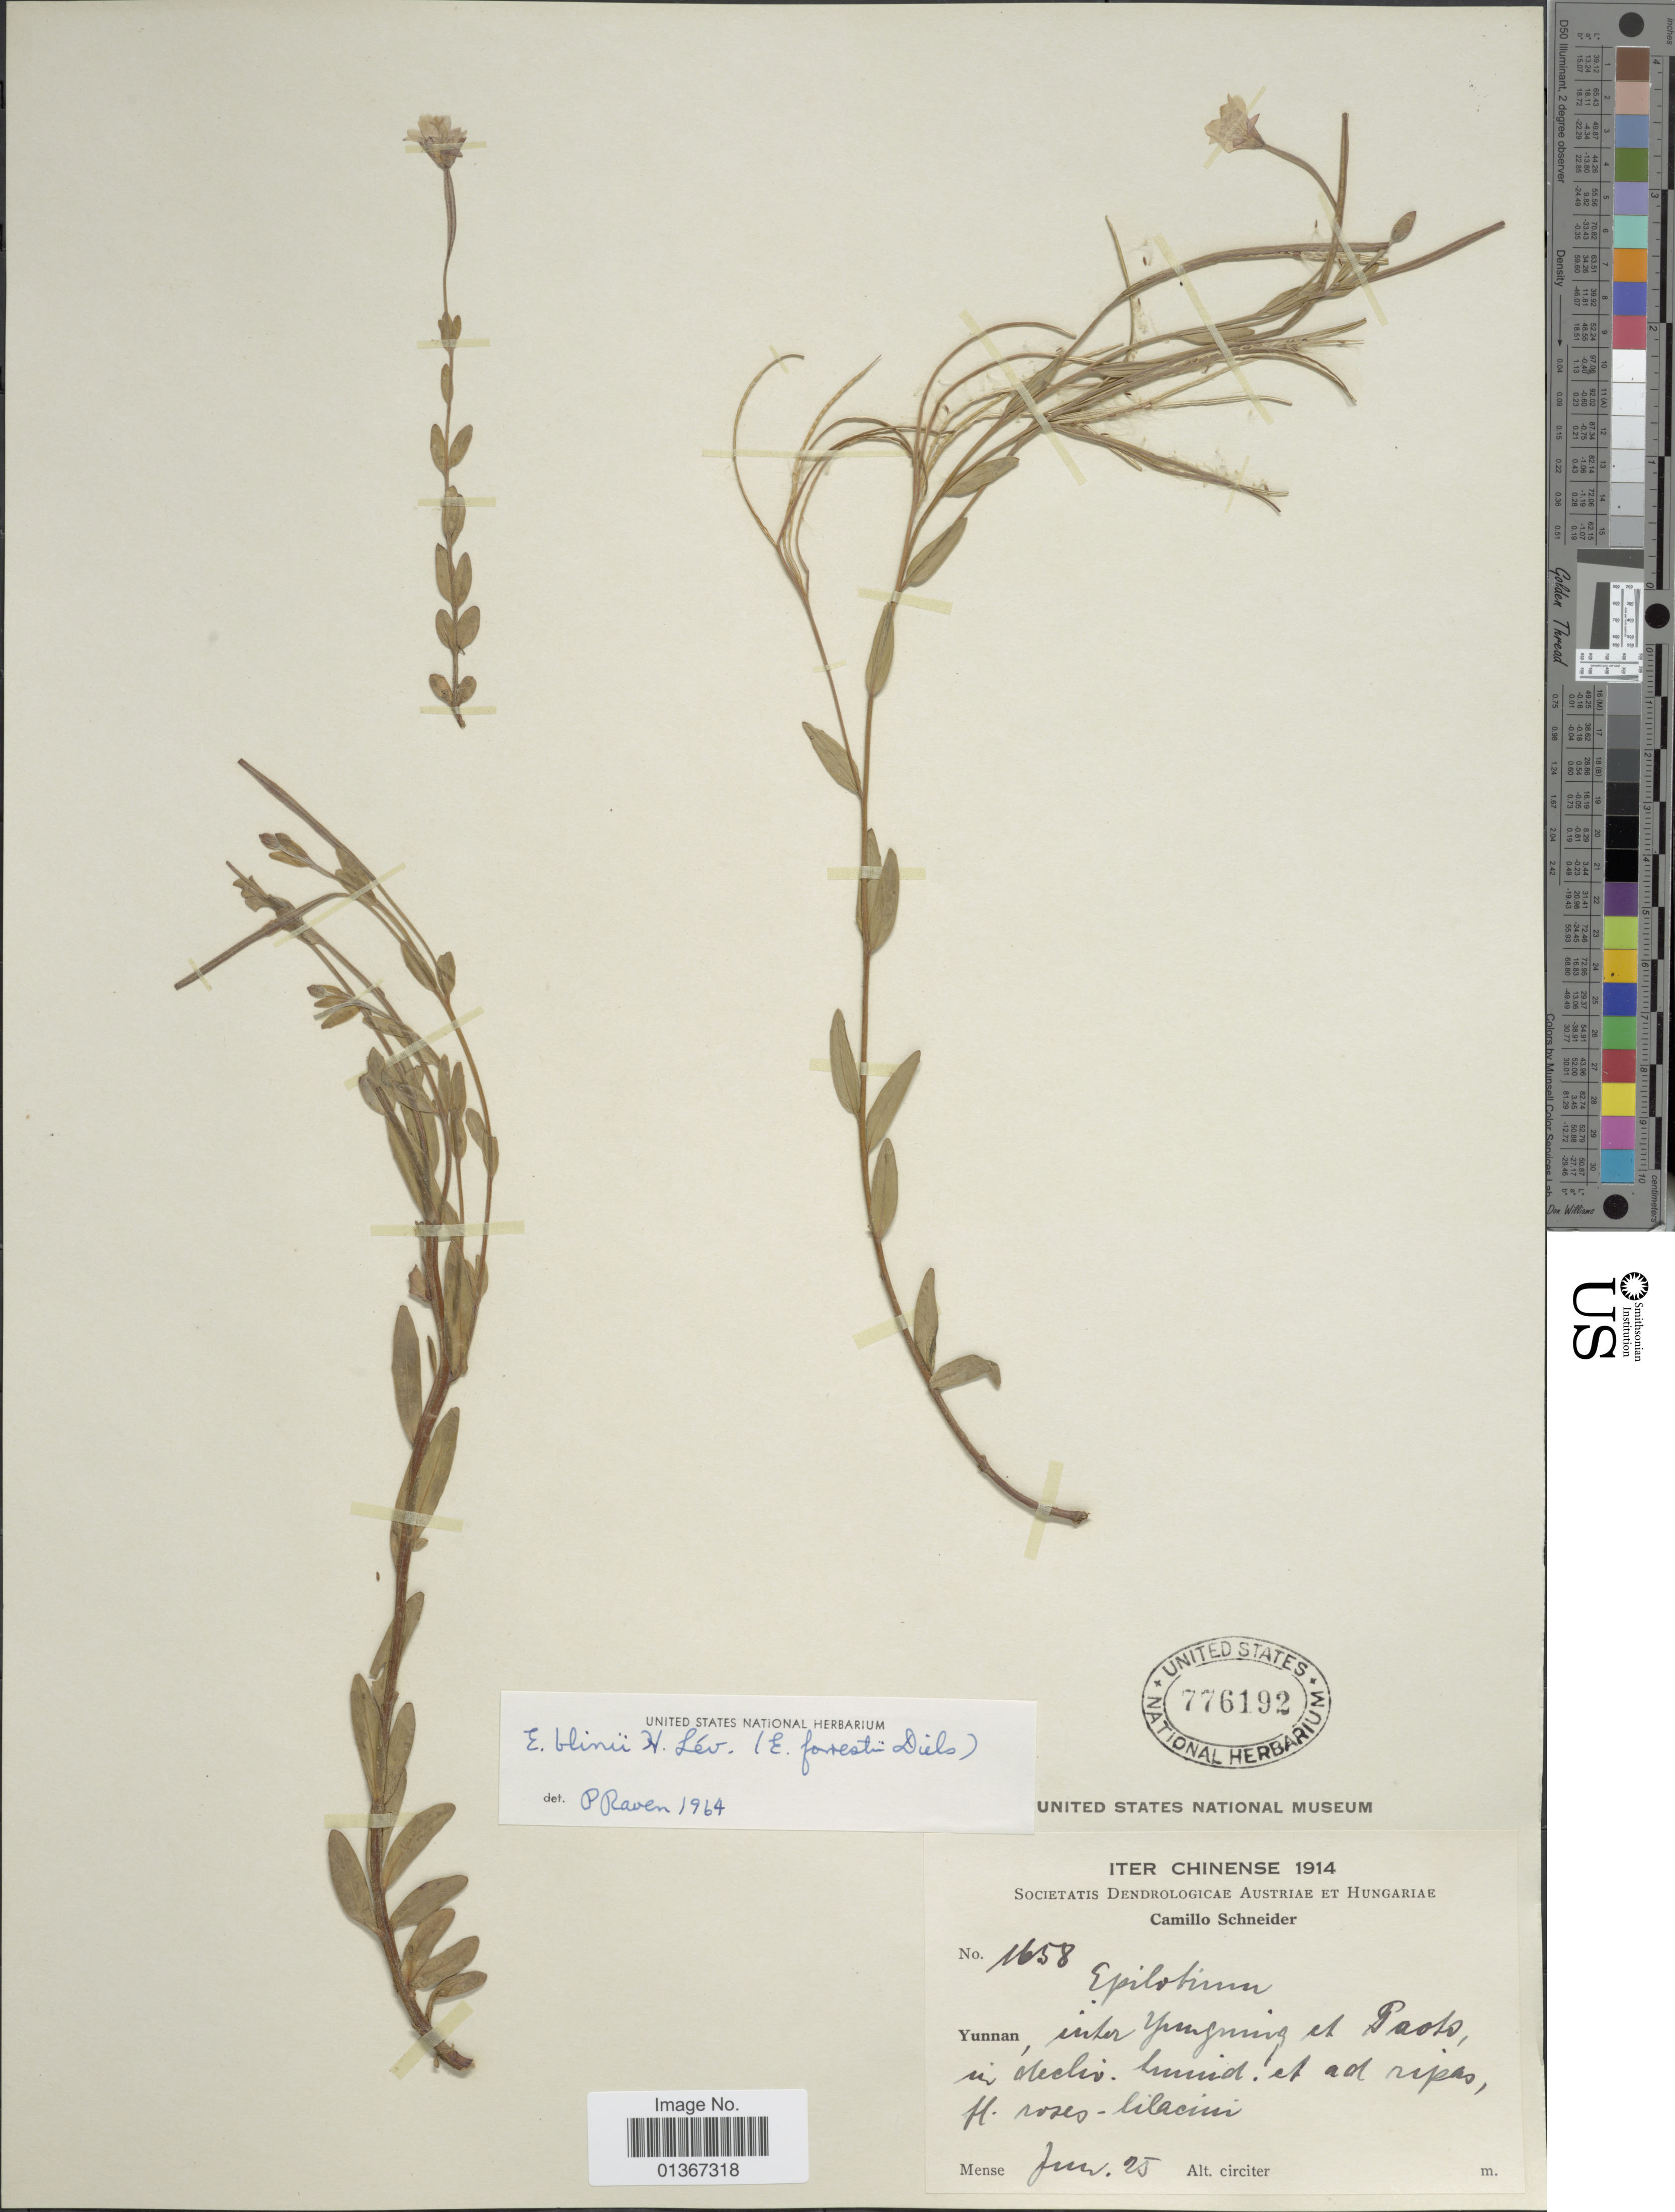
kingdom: Plantae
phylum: Tracheophyta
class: Magnoliopsida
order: Myrtales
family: Onagraceae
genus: Epilobium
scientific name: Epilobium blinii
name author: H. Lév.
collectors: C. K. Schneider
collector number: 1658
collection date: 1914-06-25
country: China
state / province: Yunnan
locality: Inter Yungming et Paoto uin decliv. humid. et ad ripas. [interpreted]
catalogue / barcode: US 776192